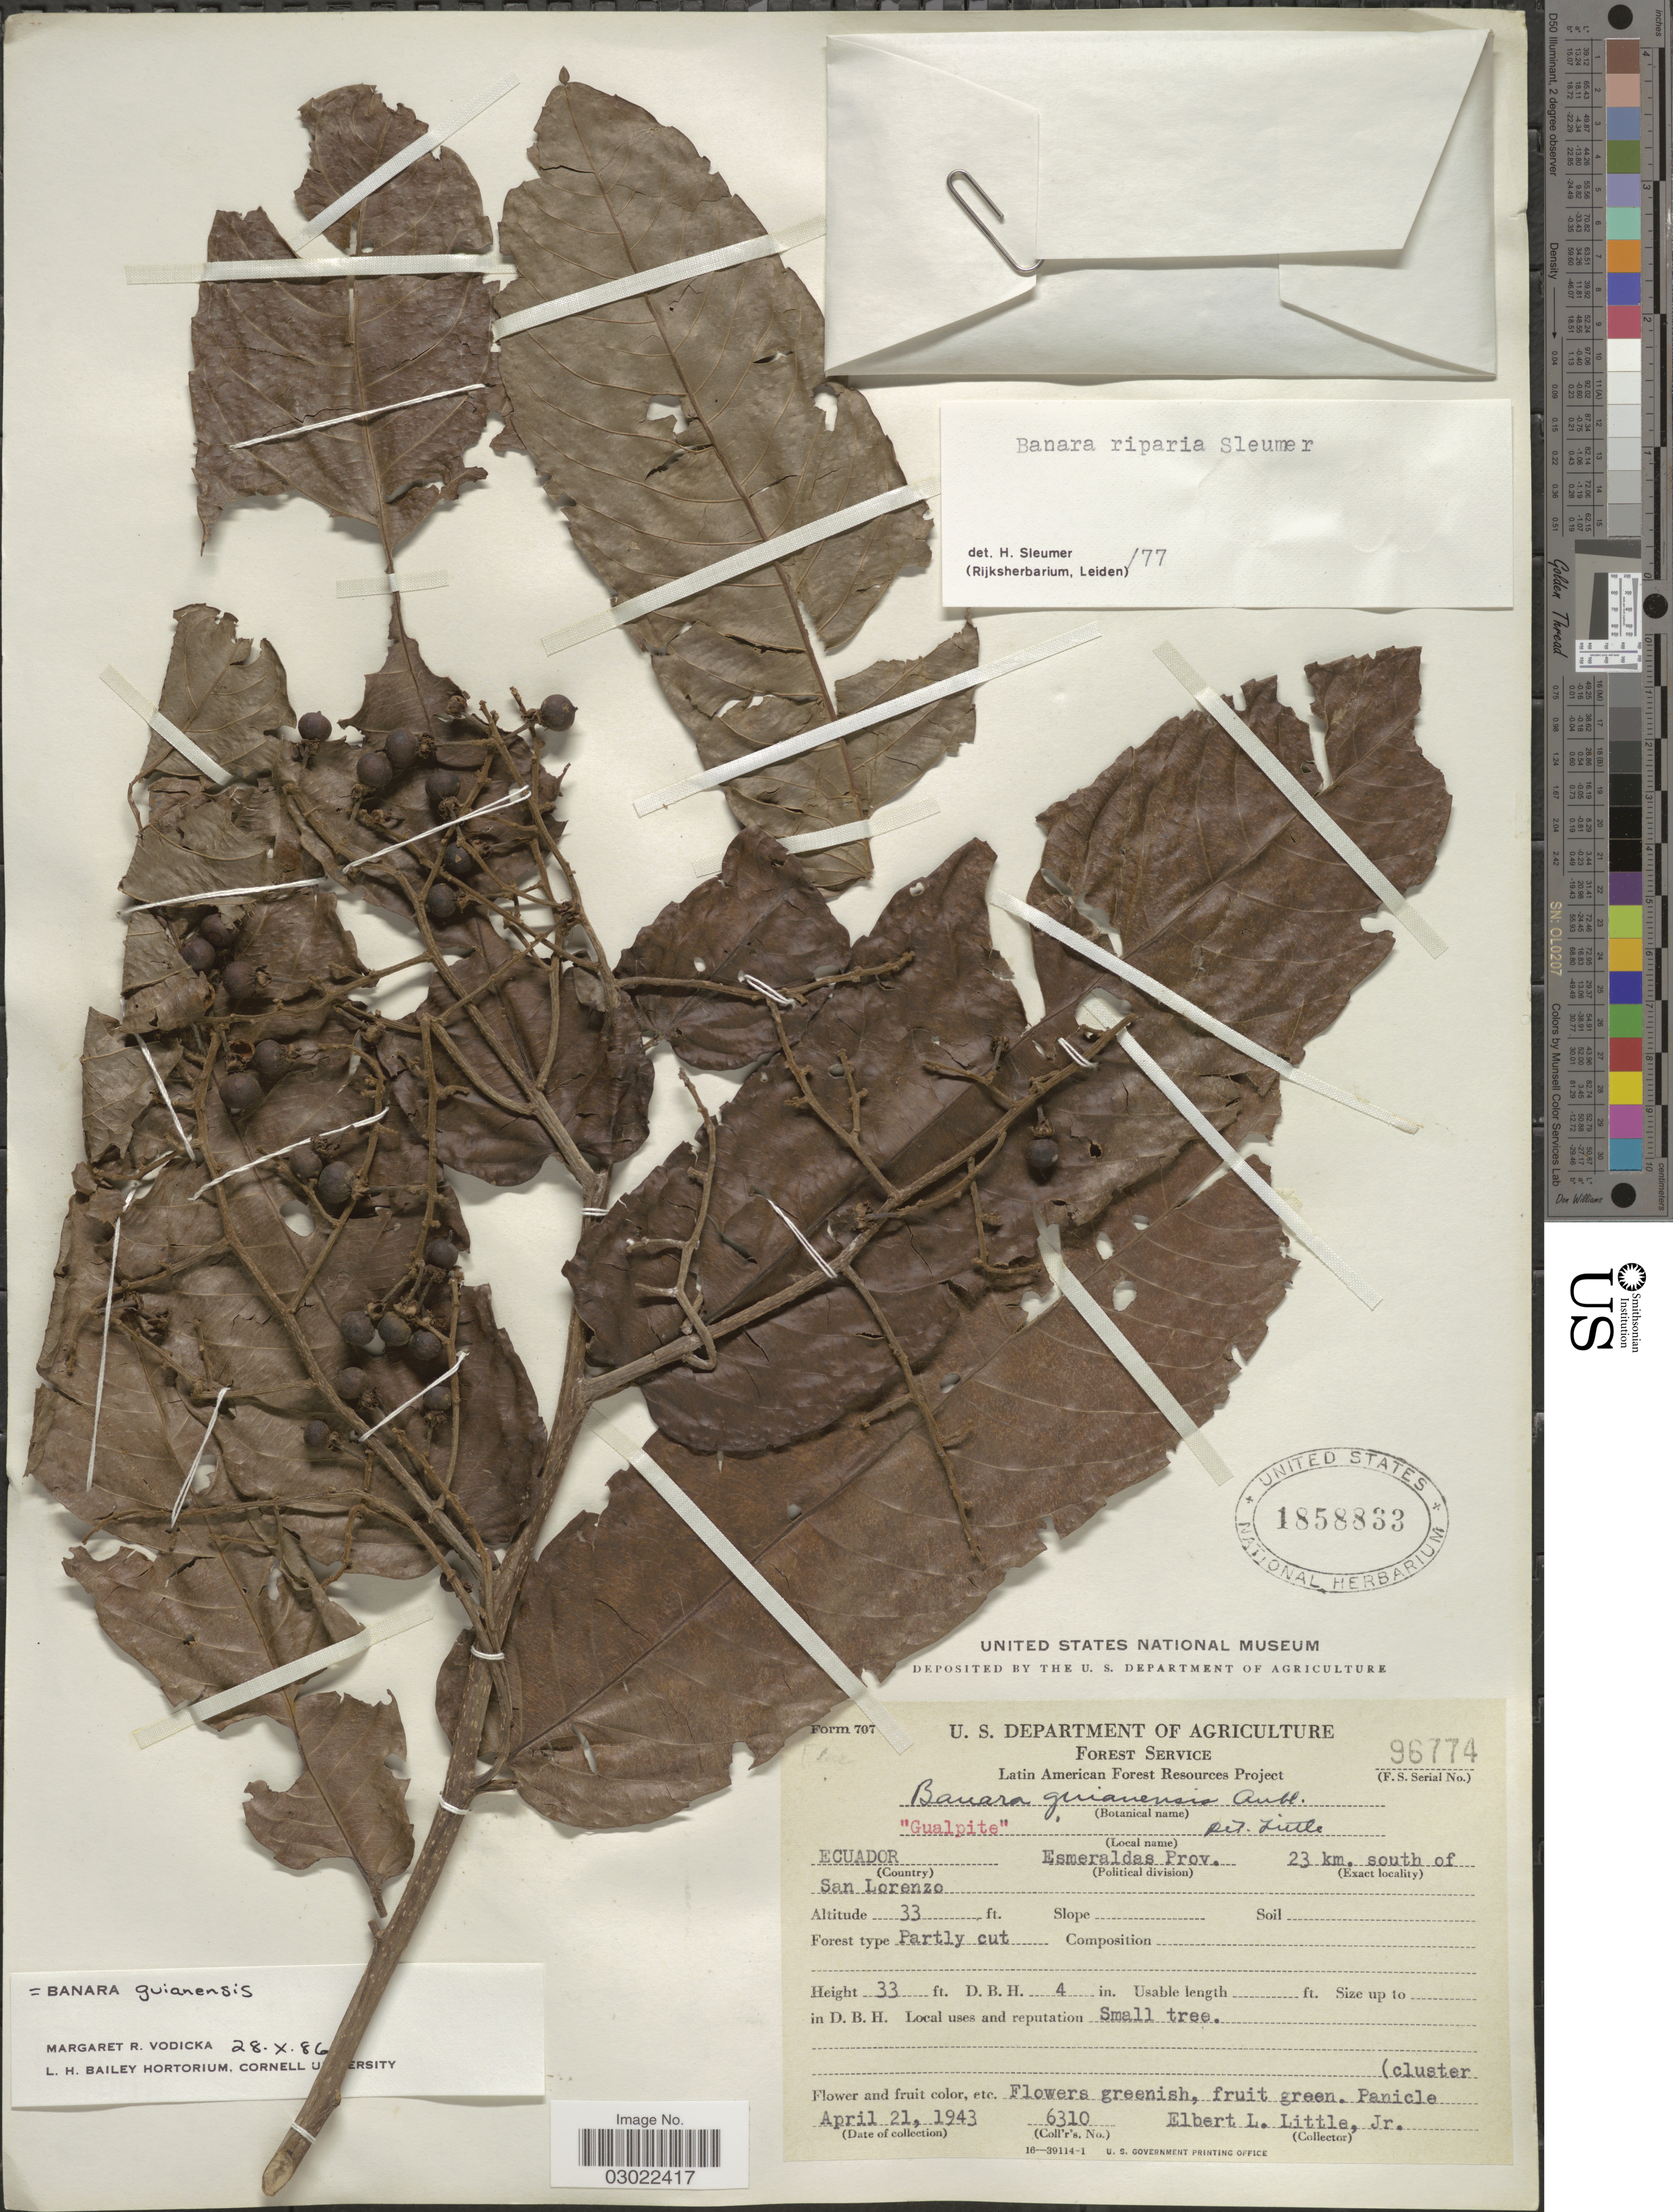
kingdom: Plantae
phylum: Tracheophyta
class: Magnoliopsida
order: Malpighiales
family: Salicaceae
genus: Banara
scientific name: Banara guianensis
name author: Aubl.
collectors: E. L. Little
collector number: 6310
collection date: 1943-04-21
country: Ecuador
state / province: Esmeraldas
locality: Esmeraldas Prov. 23 km. south of San Lorenzo.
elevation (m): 10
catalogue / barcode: US 1858833